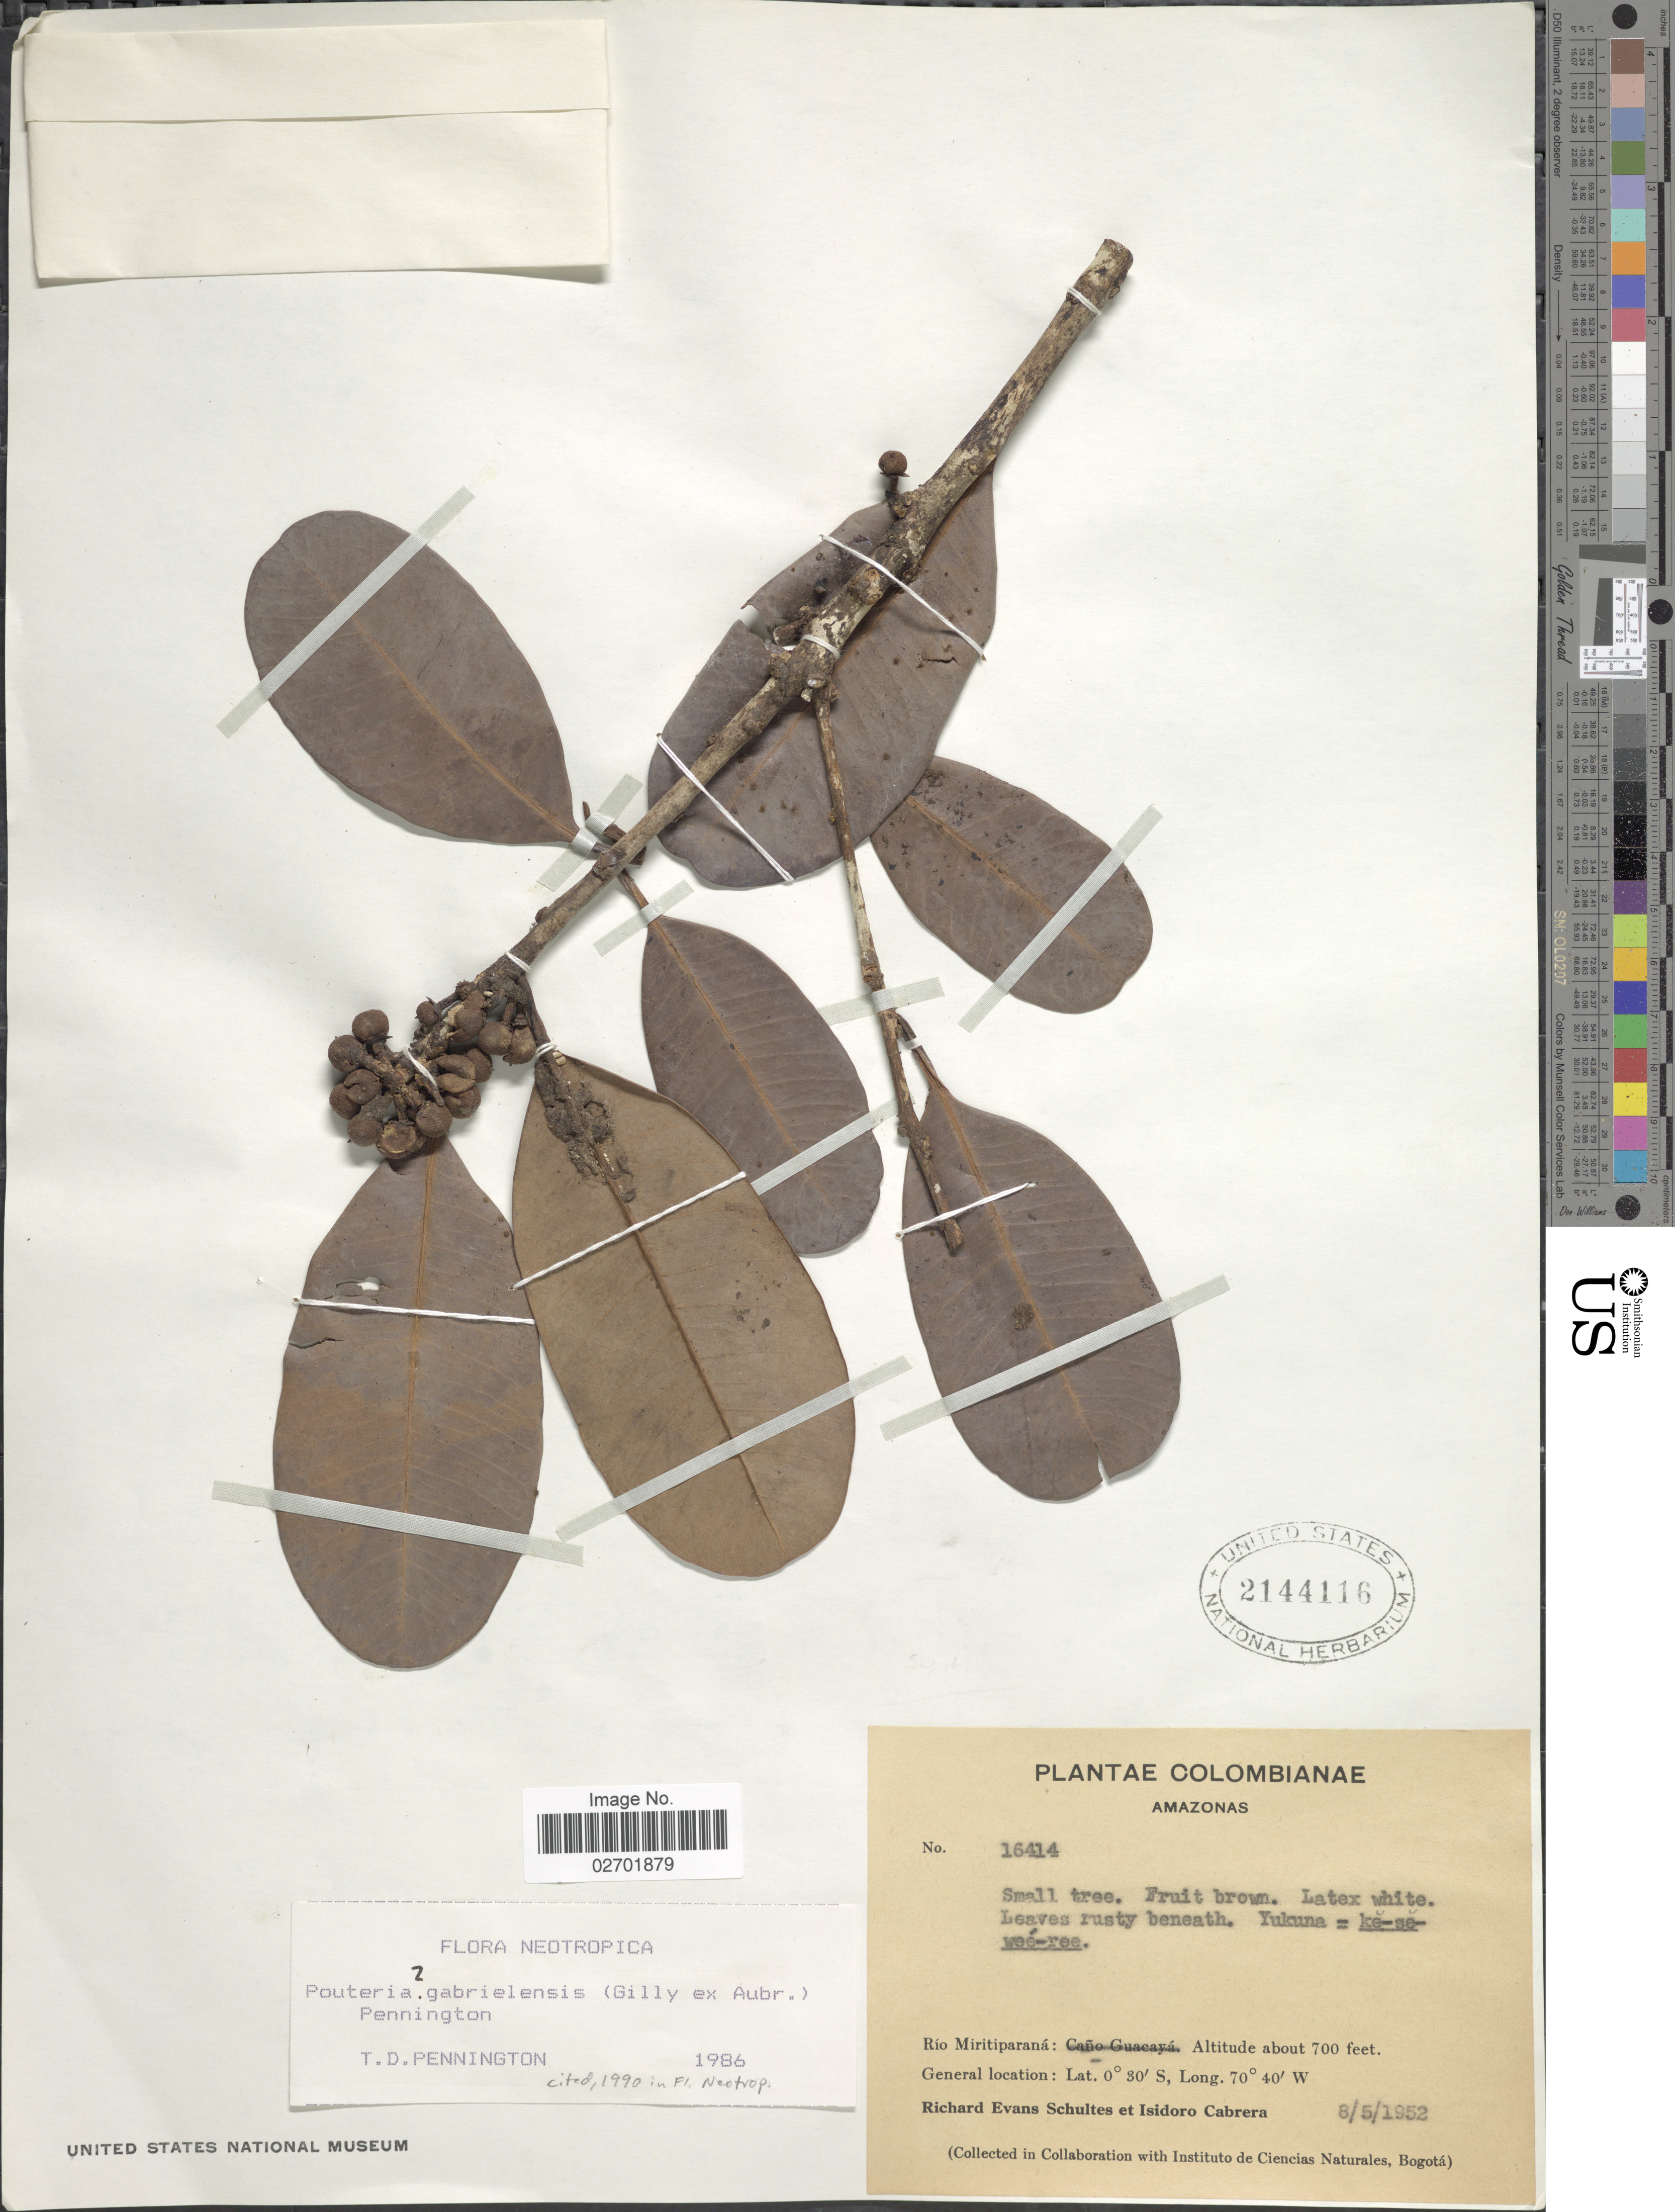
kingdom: Plantae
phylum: Tracheophyta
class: Magnoliopsida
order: Ericales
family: Sapotaceae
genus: Pouteria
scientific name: Pouteria gabrielensis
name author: (Gilly ex Aubrév.) T.D. Penn.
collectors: R. E. Schultes & I. Cabrera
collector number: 16414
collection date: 1952-05-08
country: Colombia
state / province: Amazônas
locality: Rio Miritiparana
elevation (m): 213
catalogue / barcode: US 2144116